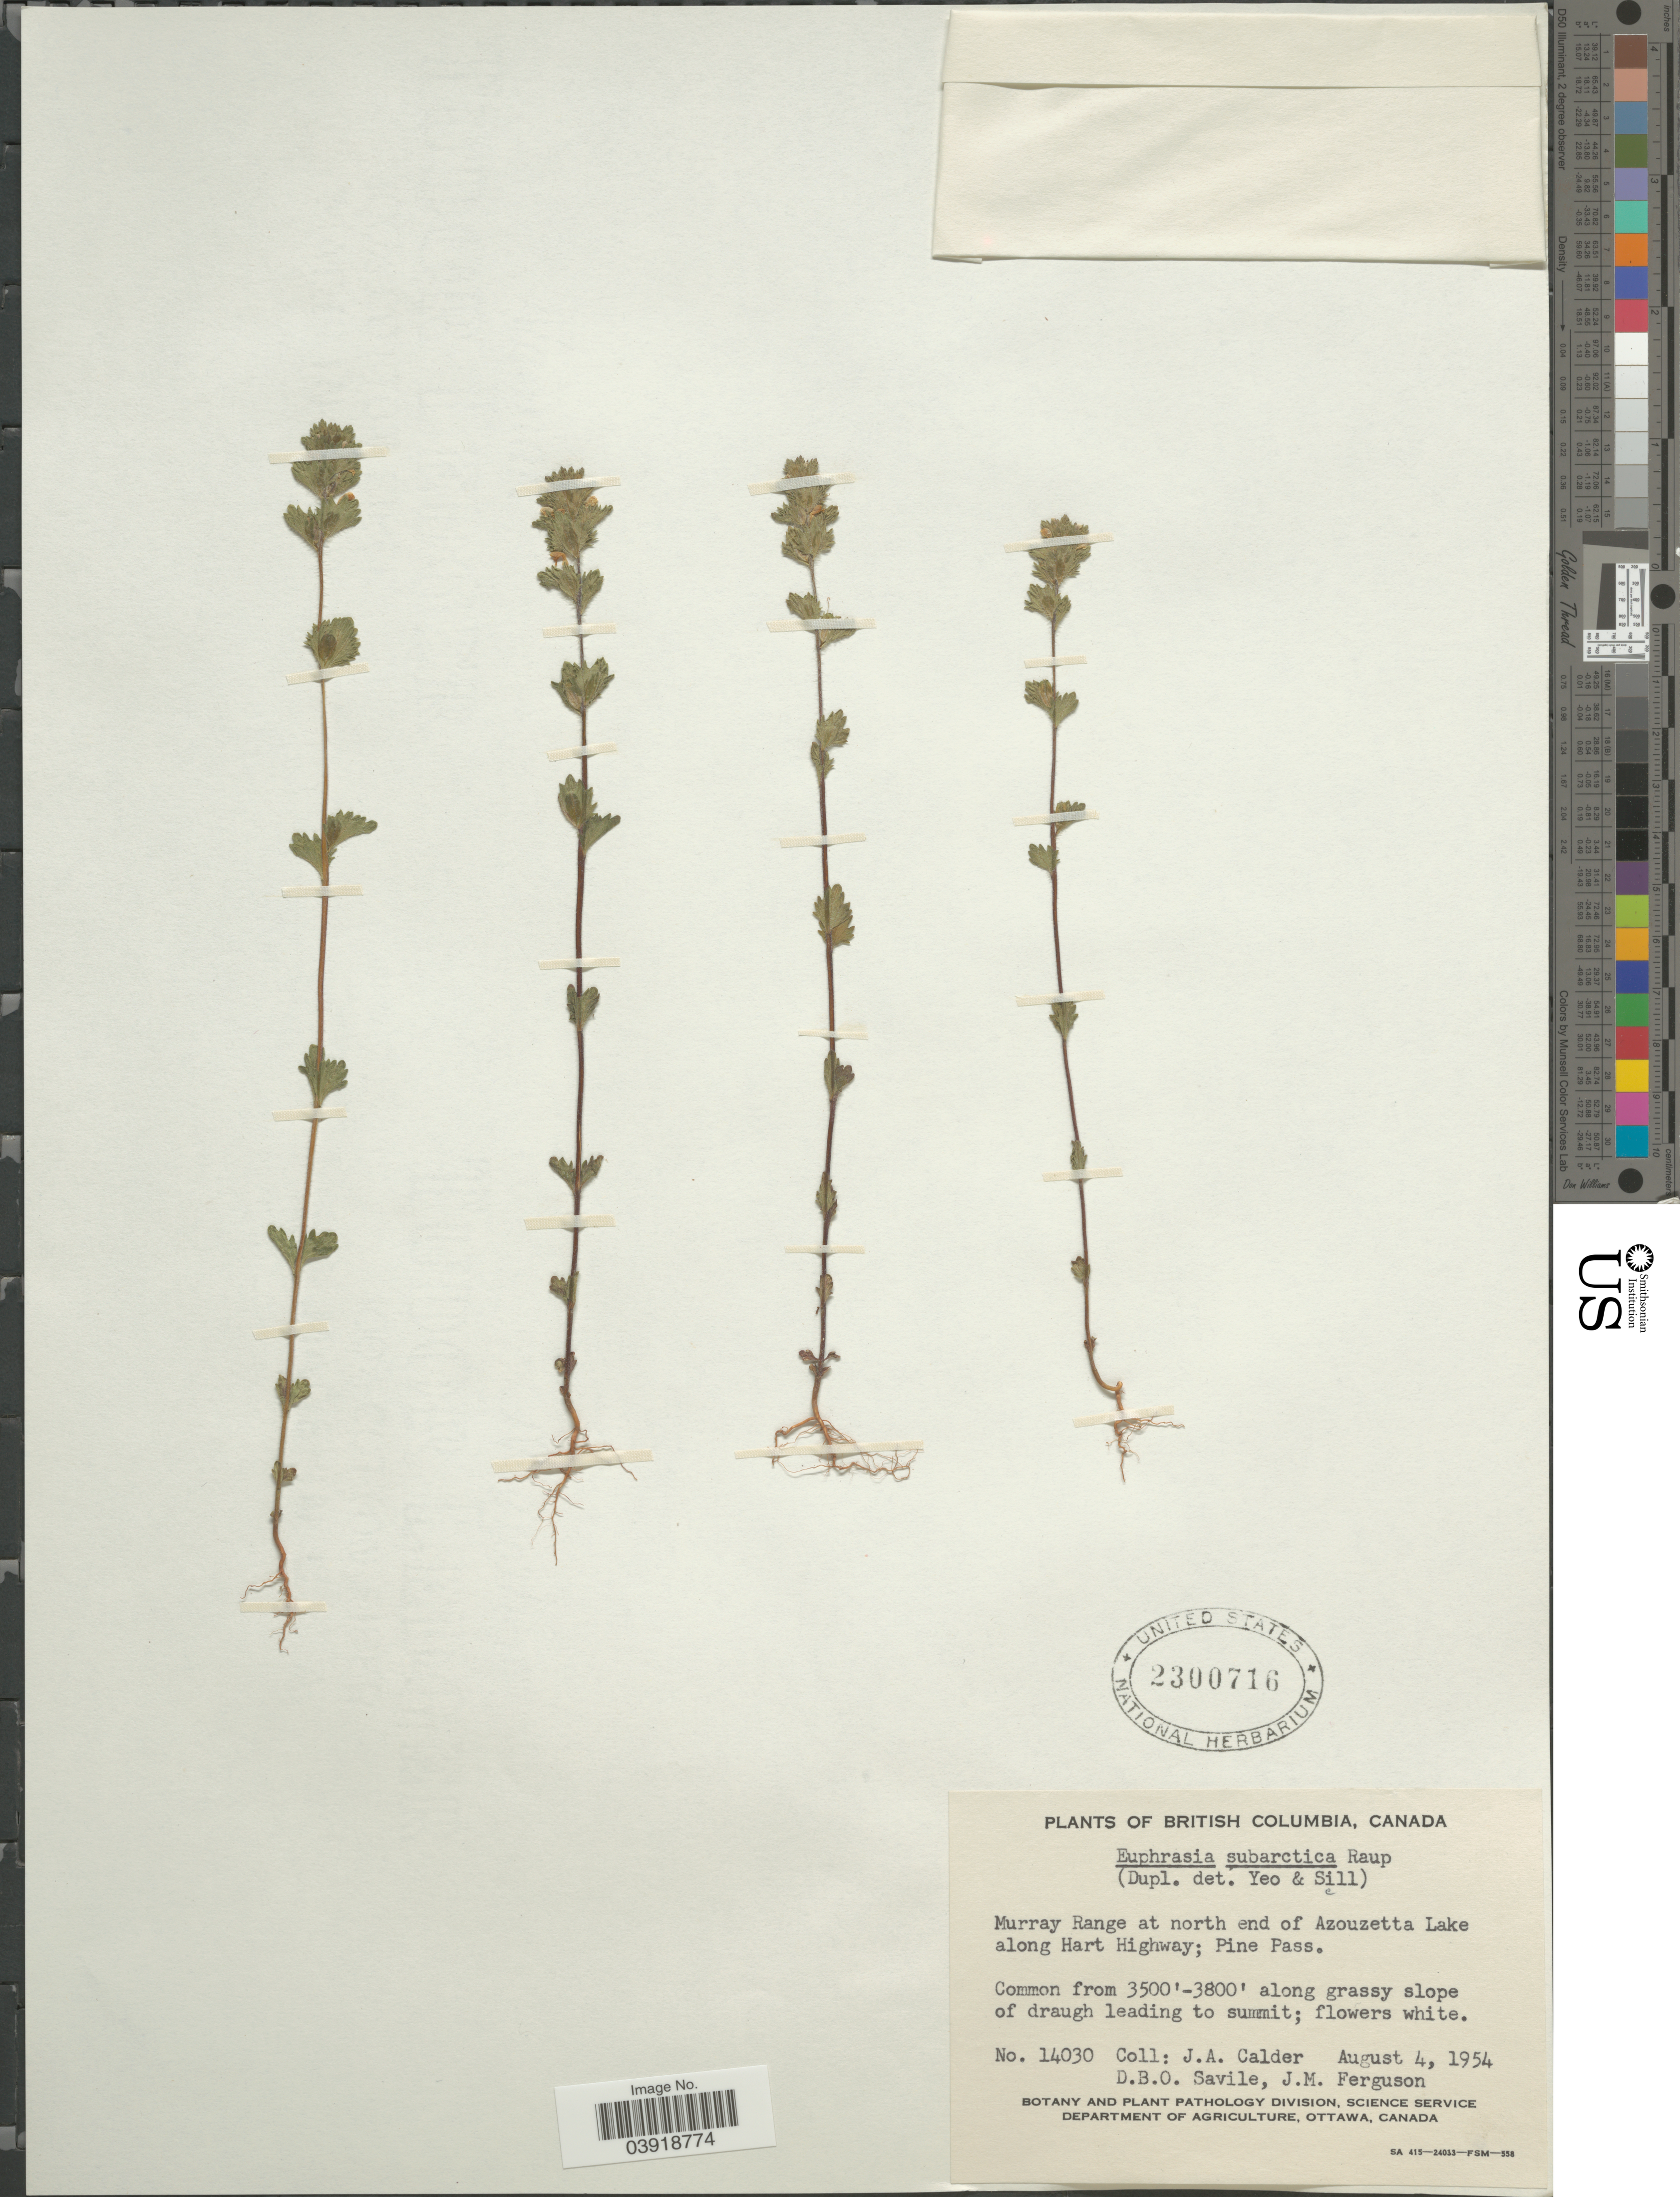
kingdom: Plantae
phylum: Tracheophyta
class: Magnoliopsida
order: Lamiales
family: Orobanchaceae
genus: Euphrasia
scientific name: Euphrasia subarctica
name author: Raup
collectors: J. A. Calder, D. Savile & J. M. Ferguson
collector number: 14030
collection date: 1954-08-04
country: Canada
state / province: British Columbia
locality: Murray Range at north end of Azouzetta Lake along Hart Highway; Pine Pass.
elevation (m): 1067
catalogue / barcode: US 2300716